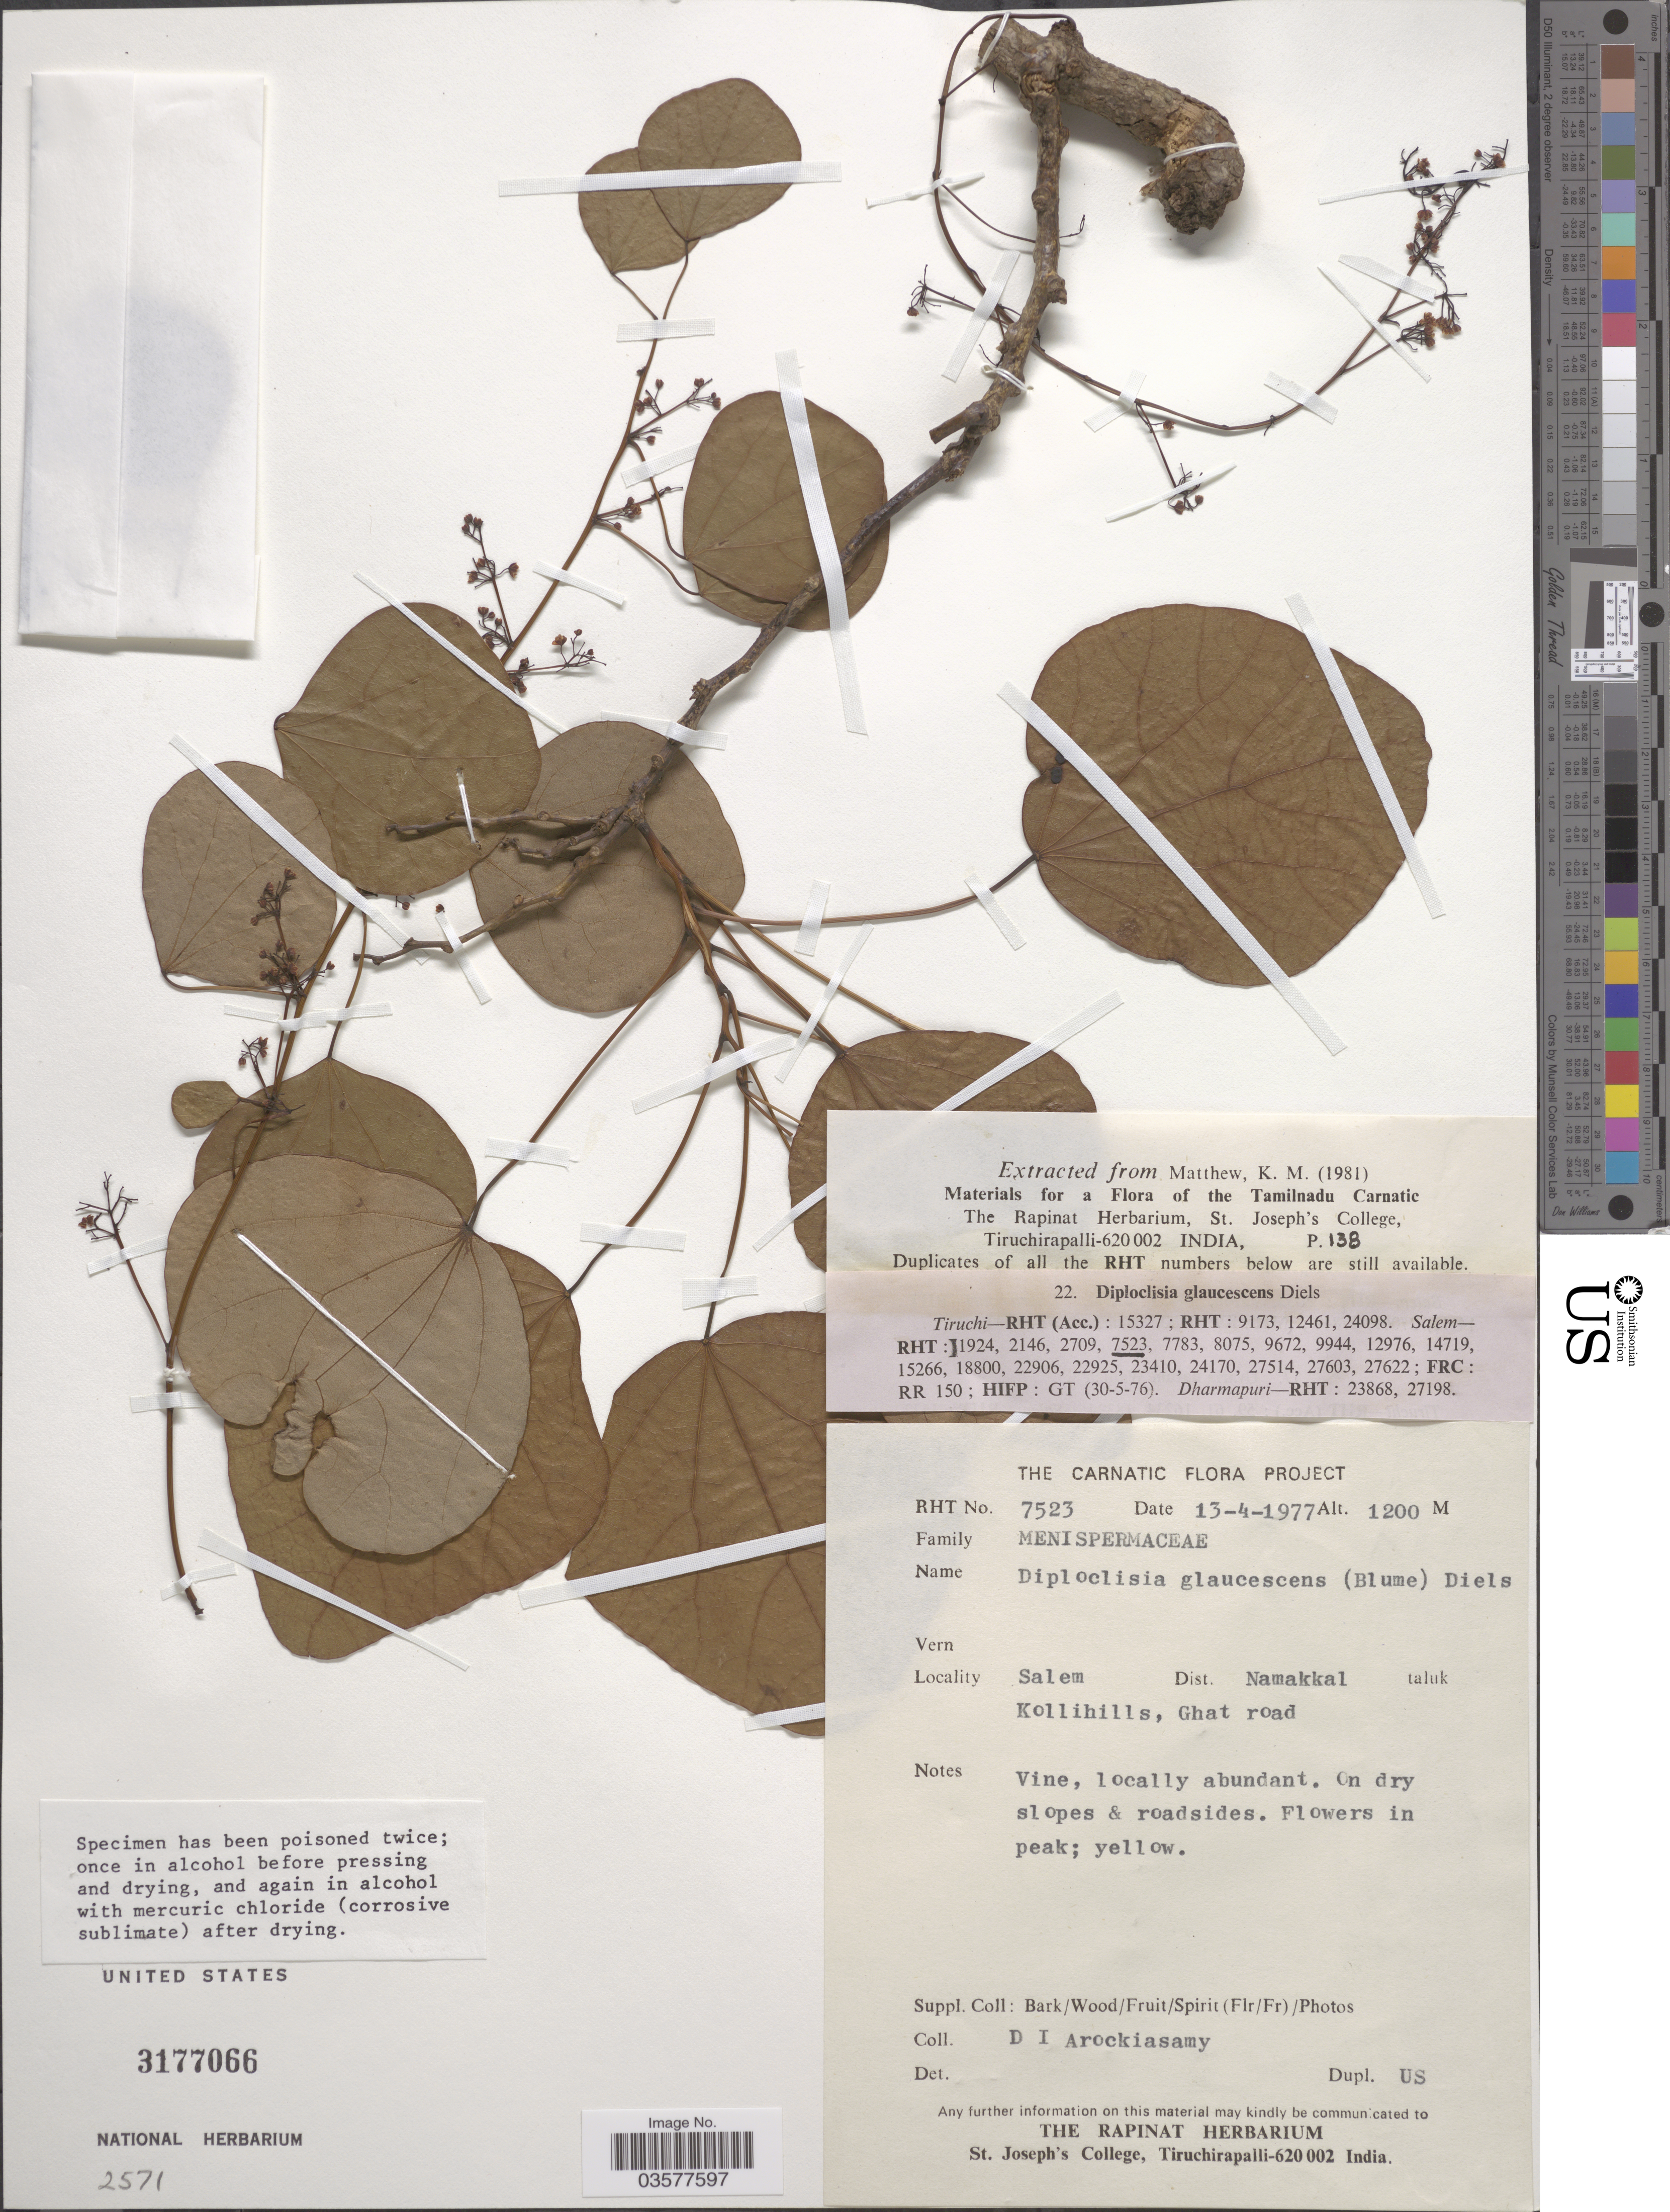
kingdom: Plantae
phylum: Tracheophyta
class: Magnoliopsida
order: Ranunculales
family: Menispermaceae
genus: Diploclisia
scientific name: Diploclisia glaucescens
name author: (Blume) Diels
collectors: D. Arockiasamy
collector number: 7523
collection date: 1977-04-13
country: India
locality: Salem Dist. Namakkal Kollihills, Ghat road.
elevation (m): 1200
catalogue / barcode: US 3177066